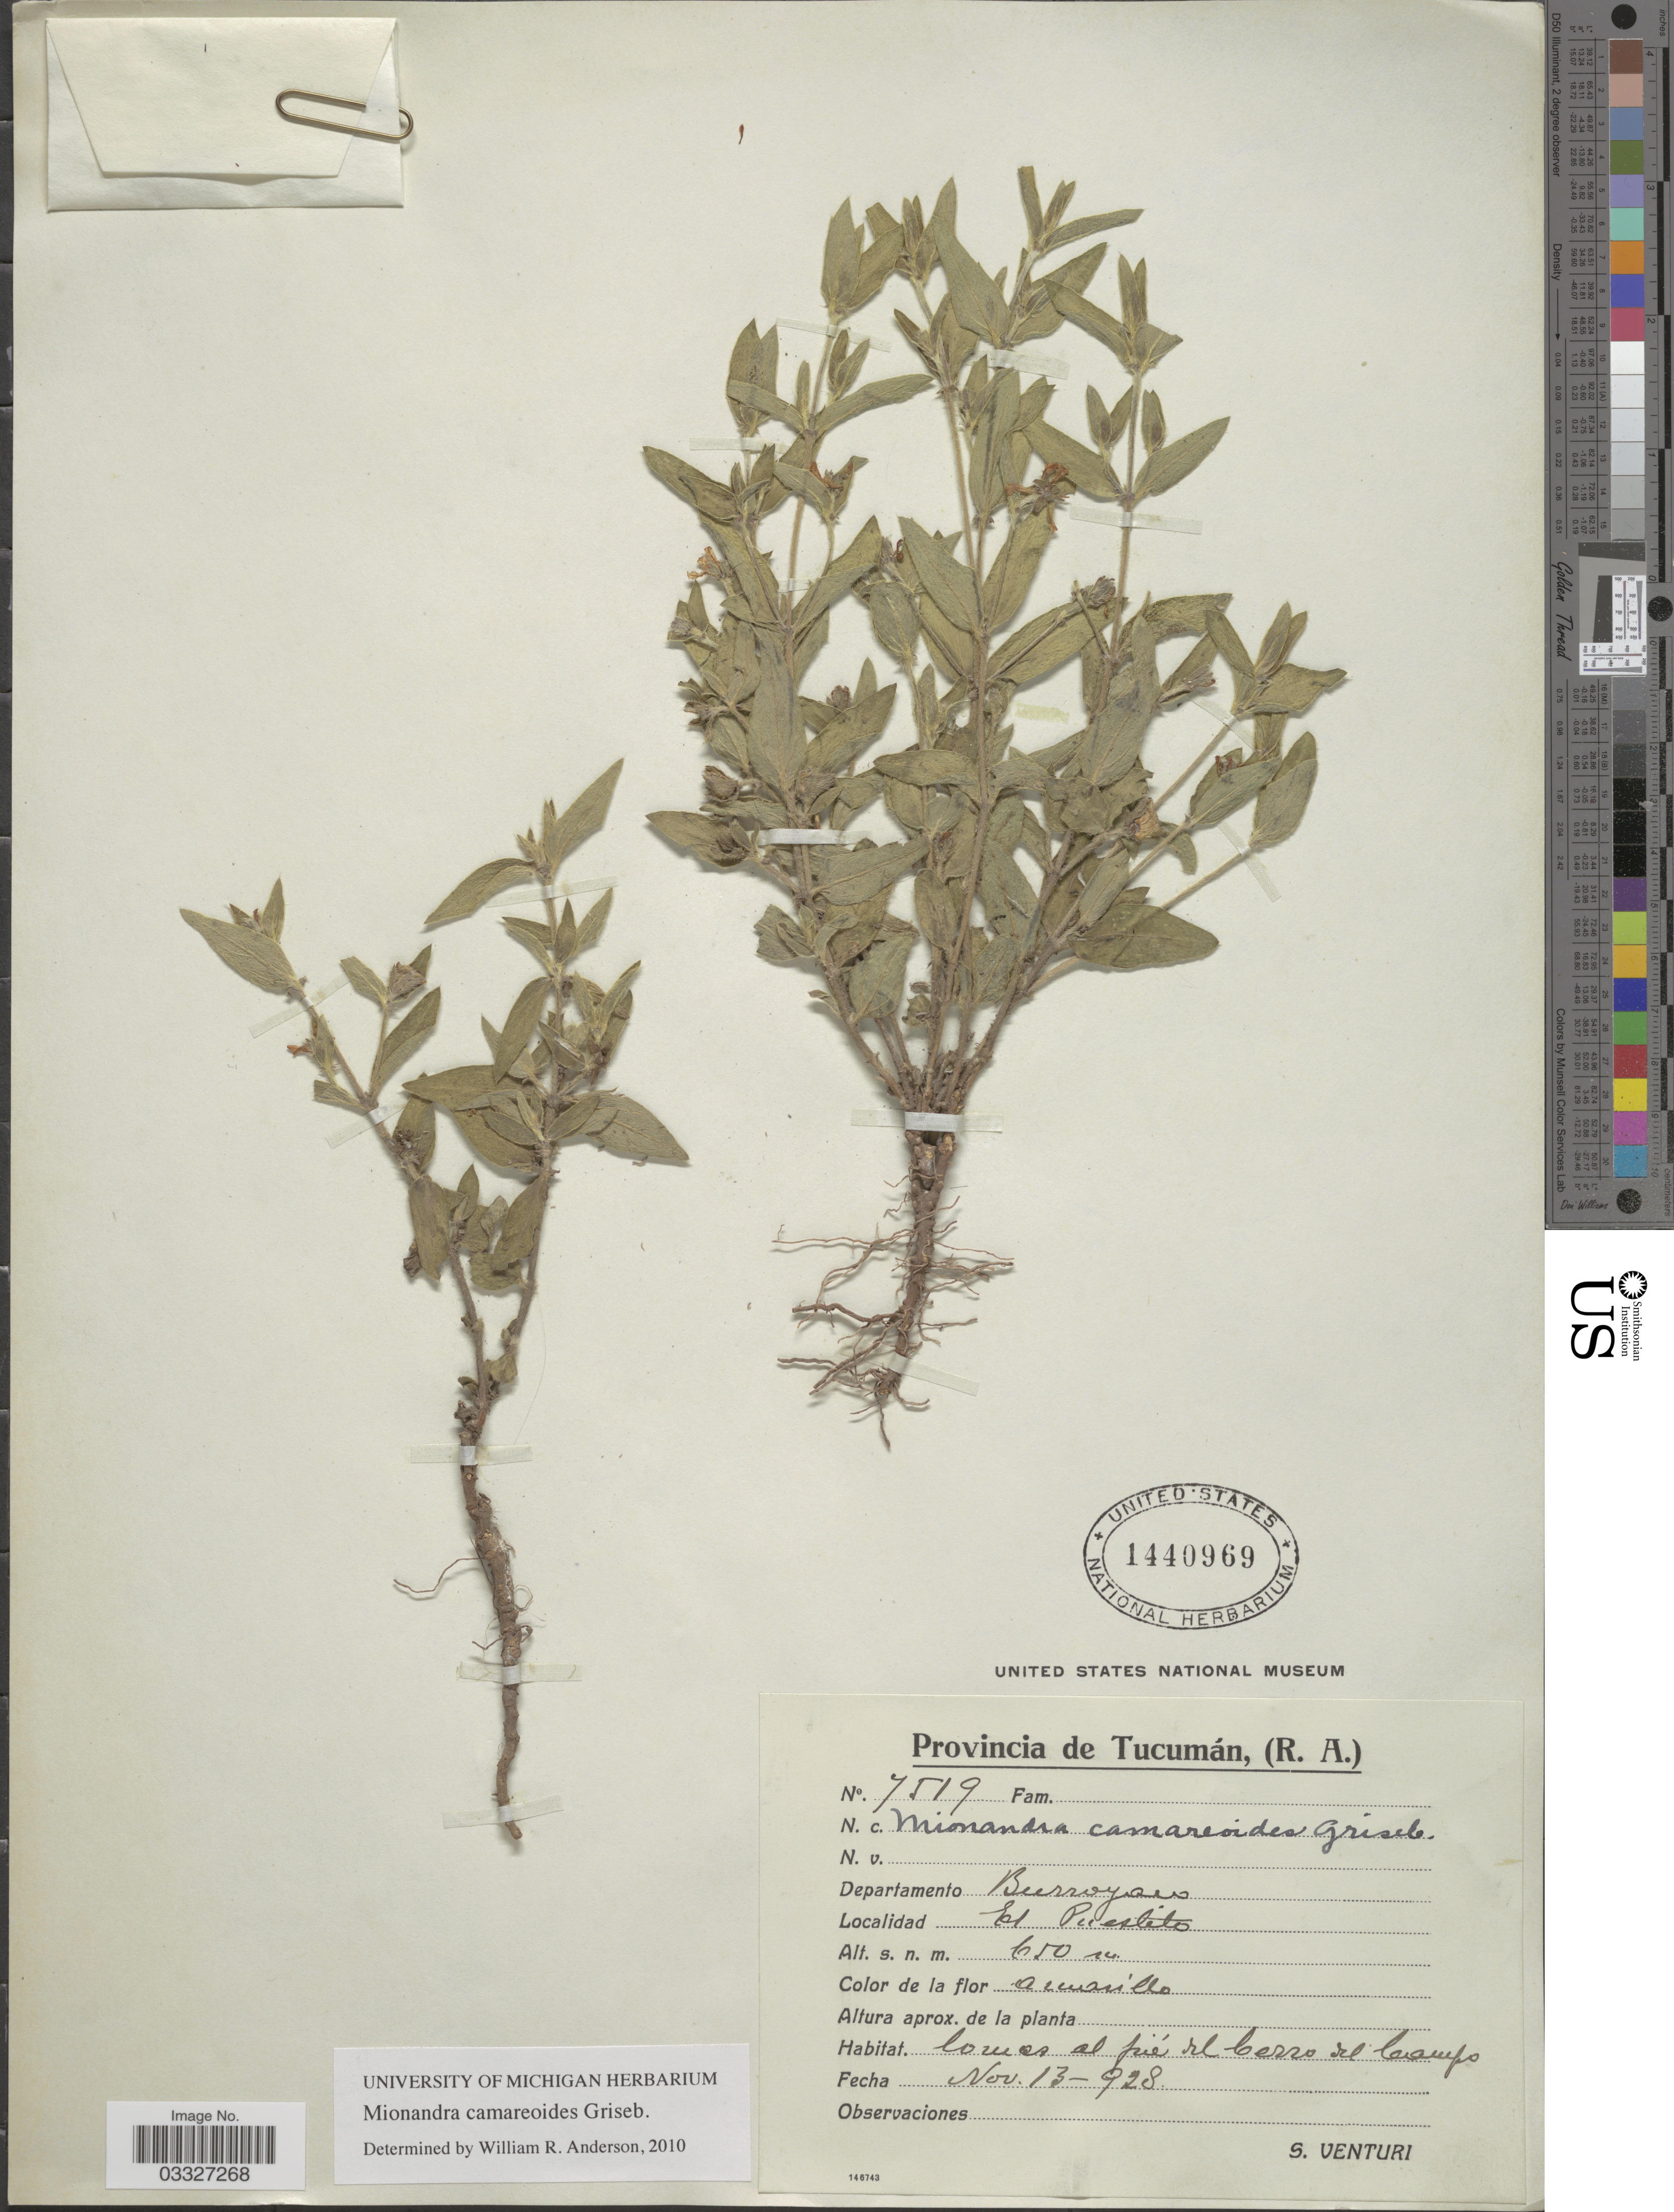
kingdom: Plantae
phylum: Tracheophyta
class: Magnoliopsida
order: Malpighiales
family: Malpighiaceae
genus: Mionandra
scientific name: Mionandra camareoides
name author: Griseb.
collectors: S. Venturi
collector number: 7519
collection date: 1928-11-13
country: Argentina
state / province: Tucuman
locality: Departamento Burroyaco, El Puestito.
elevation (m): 650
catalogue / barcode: US 1440969